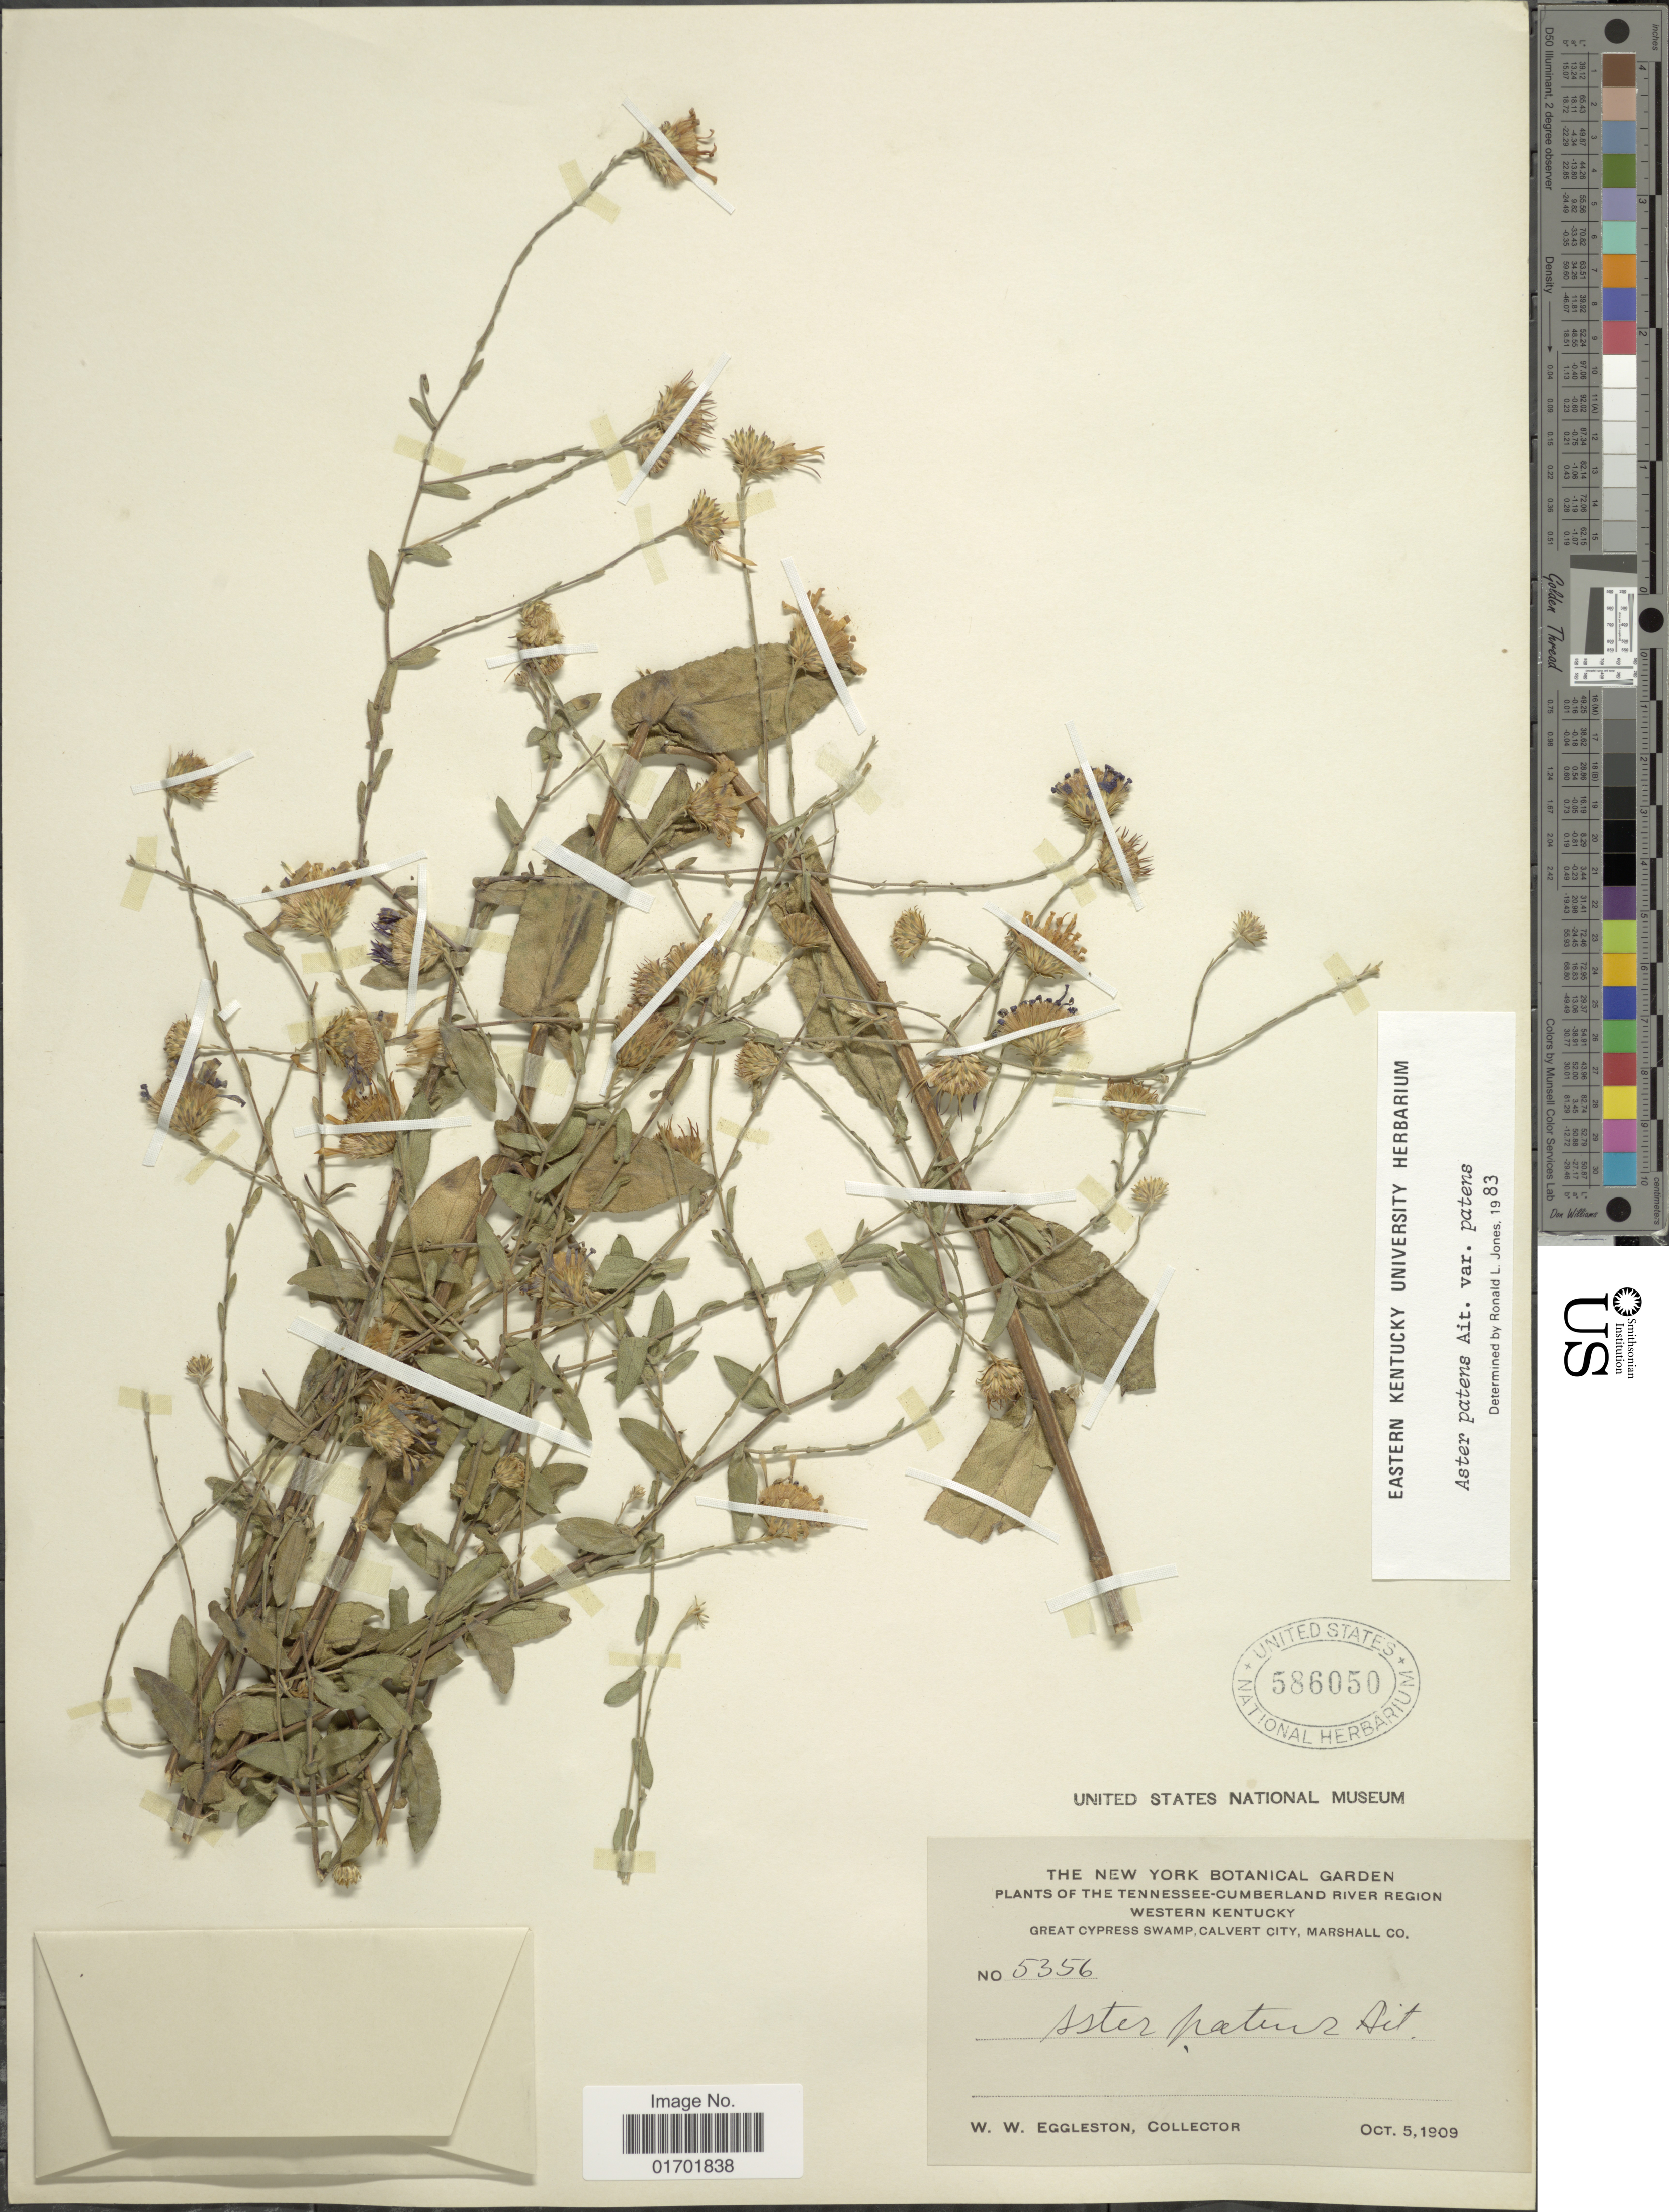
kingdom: Plantae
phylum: Tracheophyta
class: Magnoliopsida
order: Asterales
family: Asteraceae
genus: Symphyotrichum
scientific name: Symphyotrichum patens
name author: (Aiton) G.L. Nesom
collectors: W. W. Eggleston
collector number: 5356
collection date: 1909-10-05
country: United States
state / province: Tennessee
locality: The Tennessee-Cumberland River region Western Kentucky, great Cypress swamp, Calvert City. Marshall Co.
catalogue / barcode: US 586050